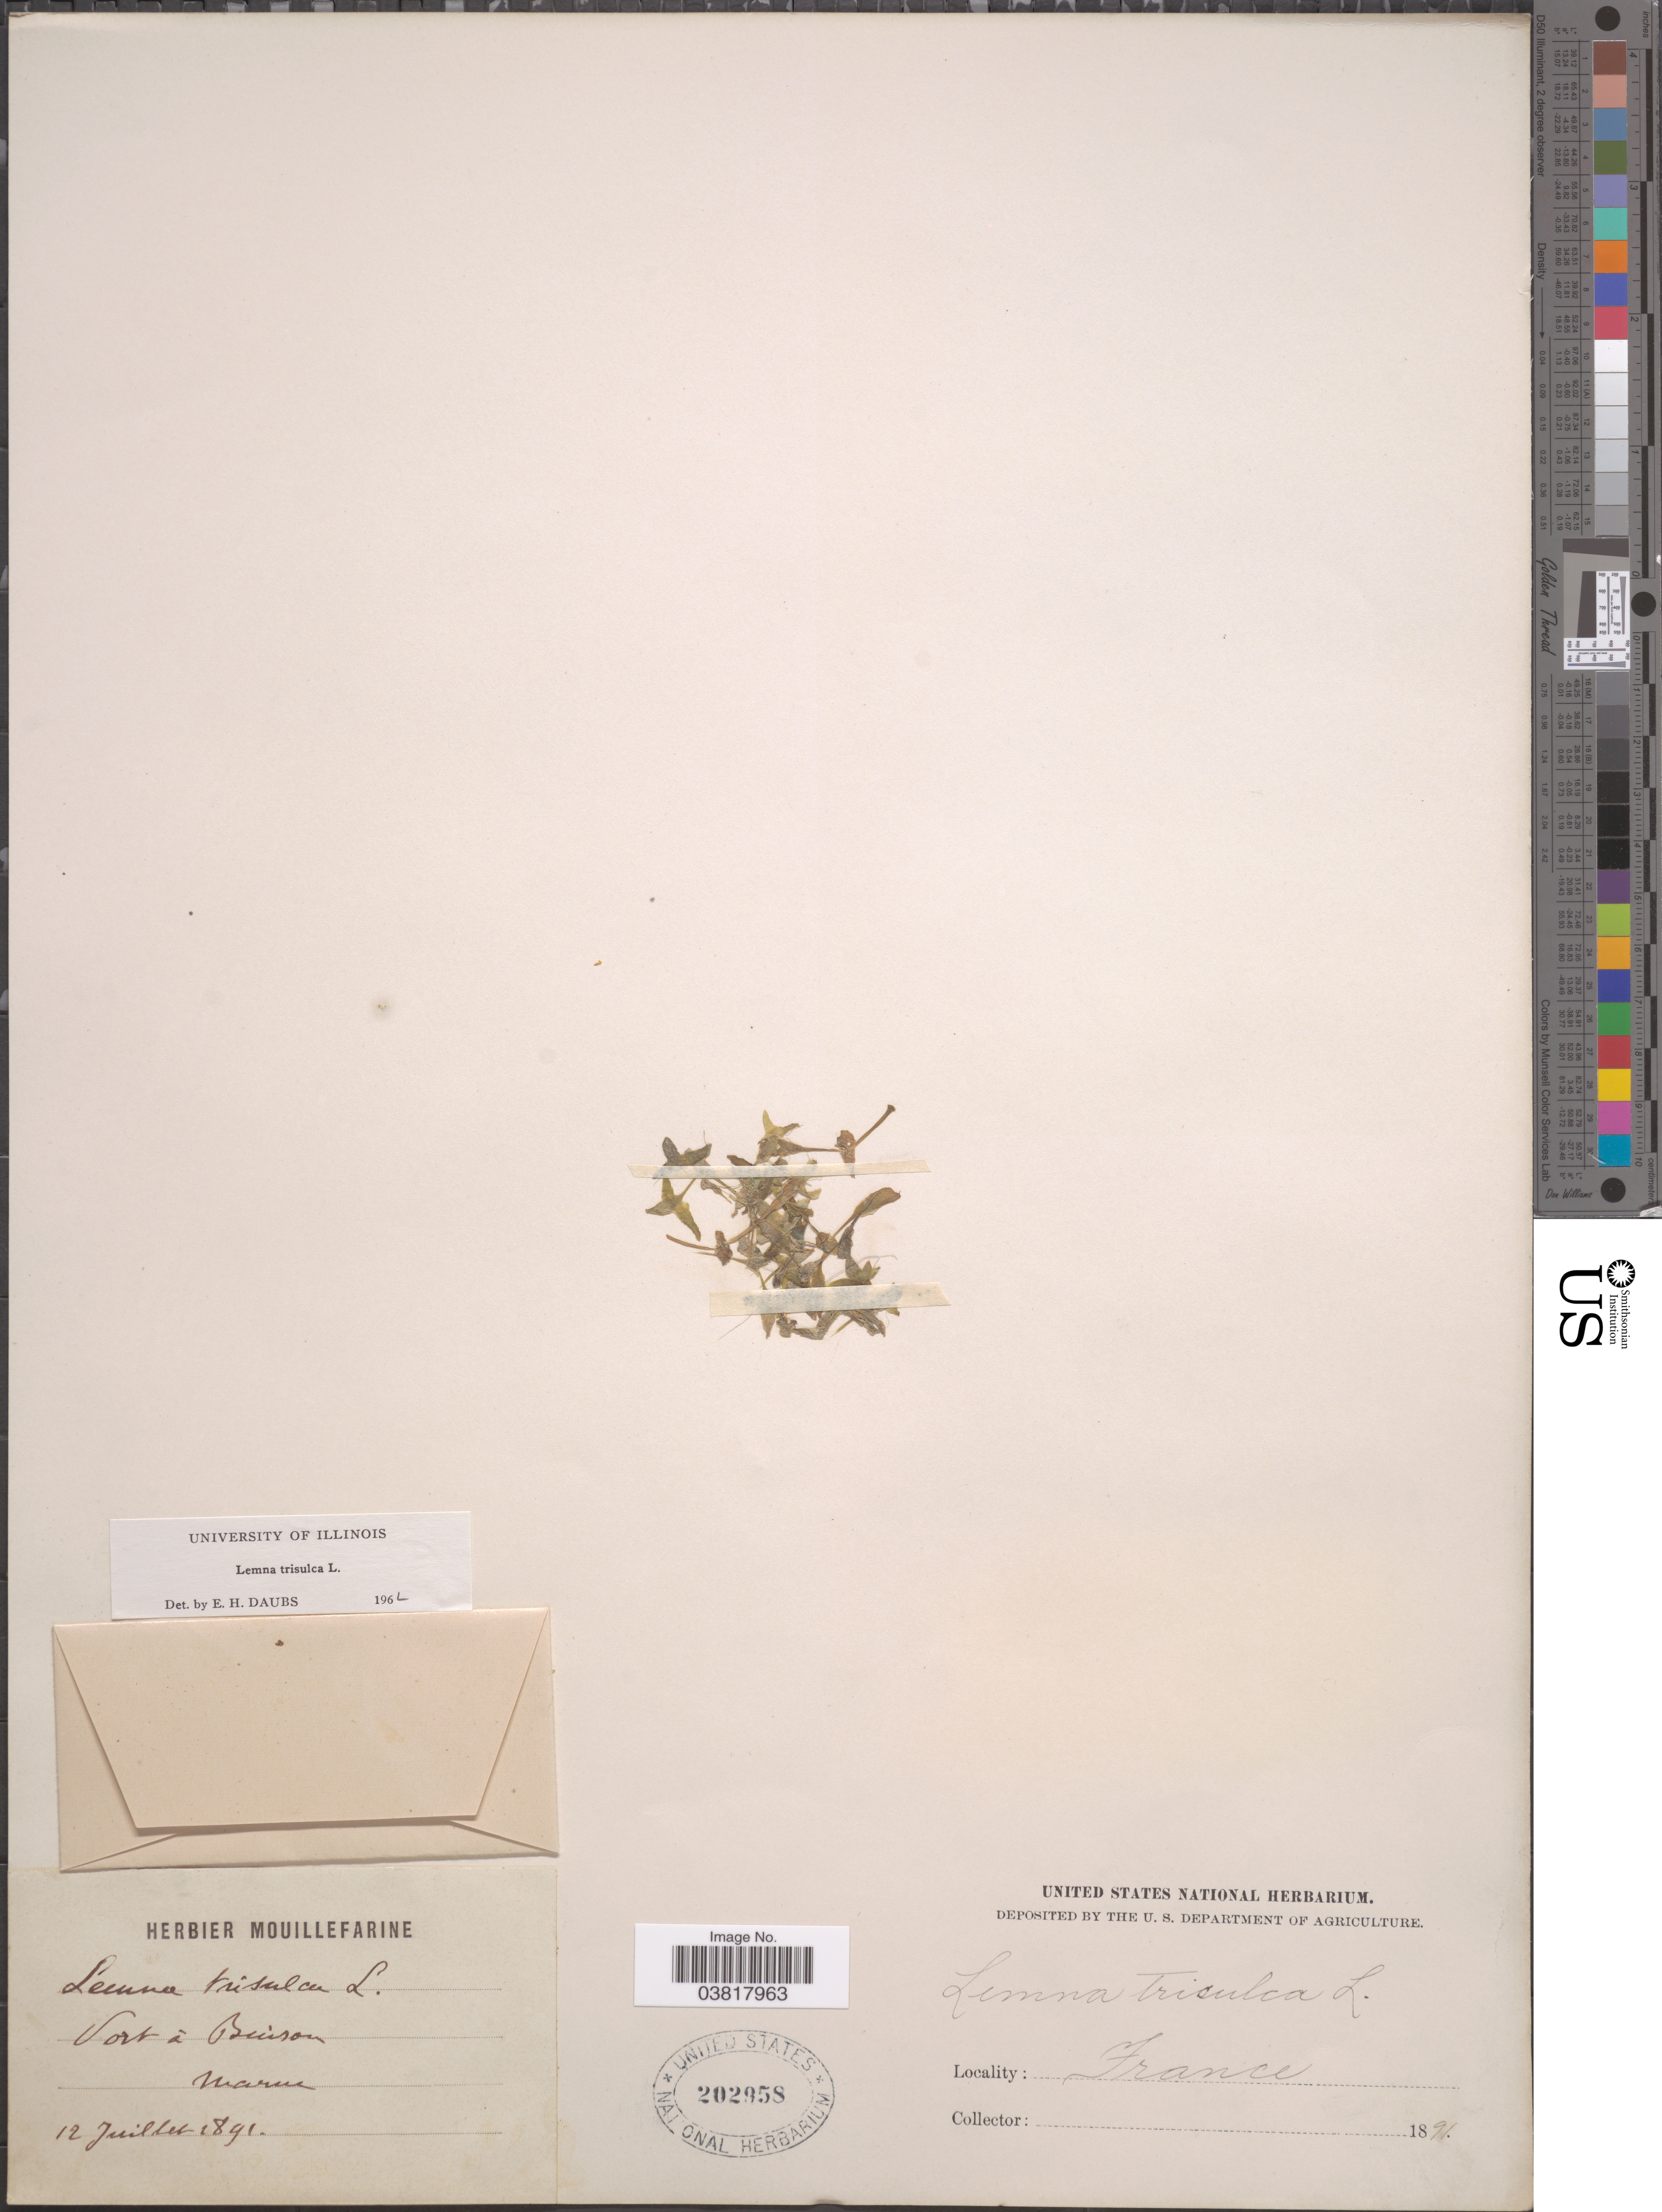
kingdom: Plantae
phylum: Tracheophyta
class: Liliopsida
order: Alismatales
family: Araceae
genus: Lemna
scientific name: Lemna trisulca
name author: L.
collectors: ex herb. Mouillefarine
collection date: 1891-07-12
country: France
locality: Port á Buison. Marne.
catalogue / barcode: US 202958